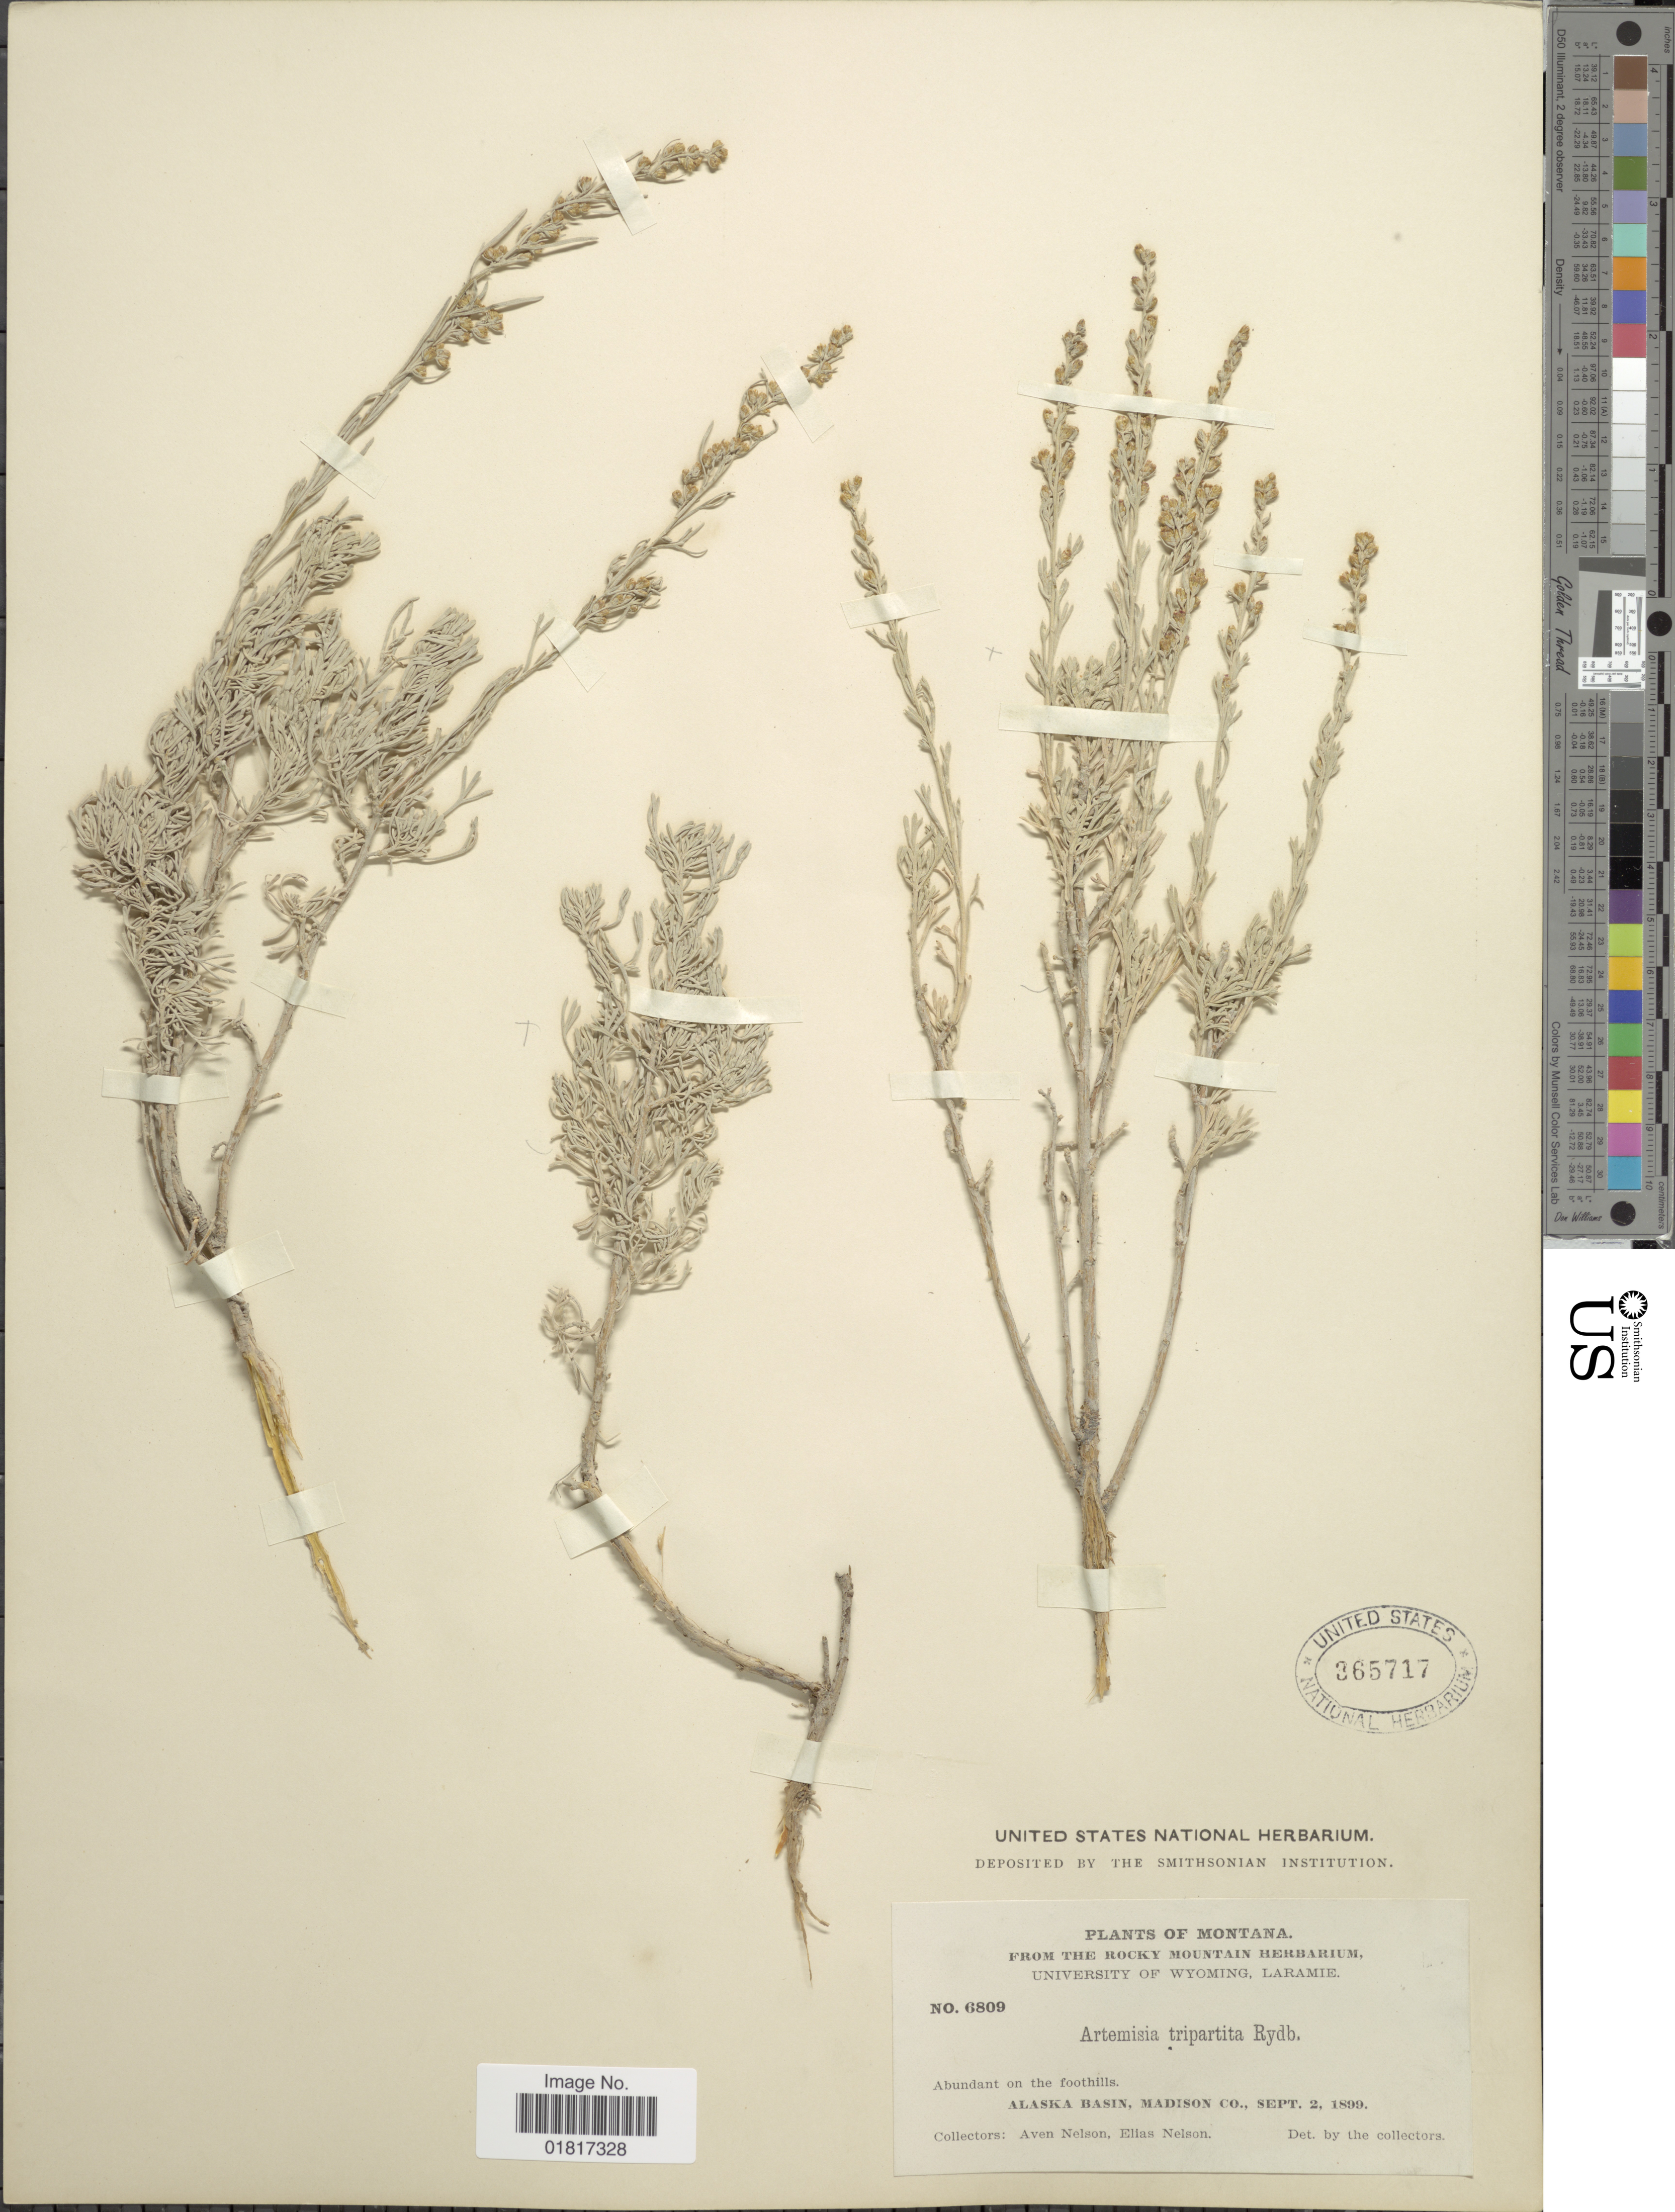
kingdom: Plantae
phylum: Tracheophyta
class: Magnoliopsida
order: Asterales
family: Asteraceae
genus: Artemisia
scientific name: Artemisia tripartita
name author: Rydb.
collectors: A. Nelson & E. Nelson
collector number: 6809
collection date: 1899-09-02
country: United States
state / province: Montana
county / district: Madison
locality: Abundant on the foothills, Alaska Basin.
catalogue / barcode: US 365717